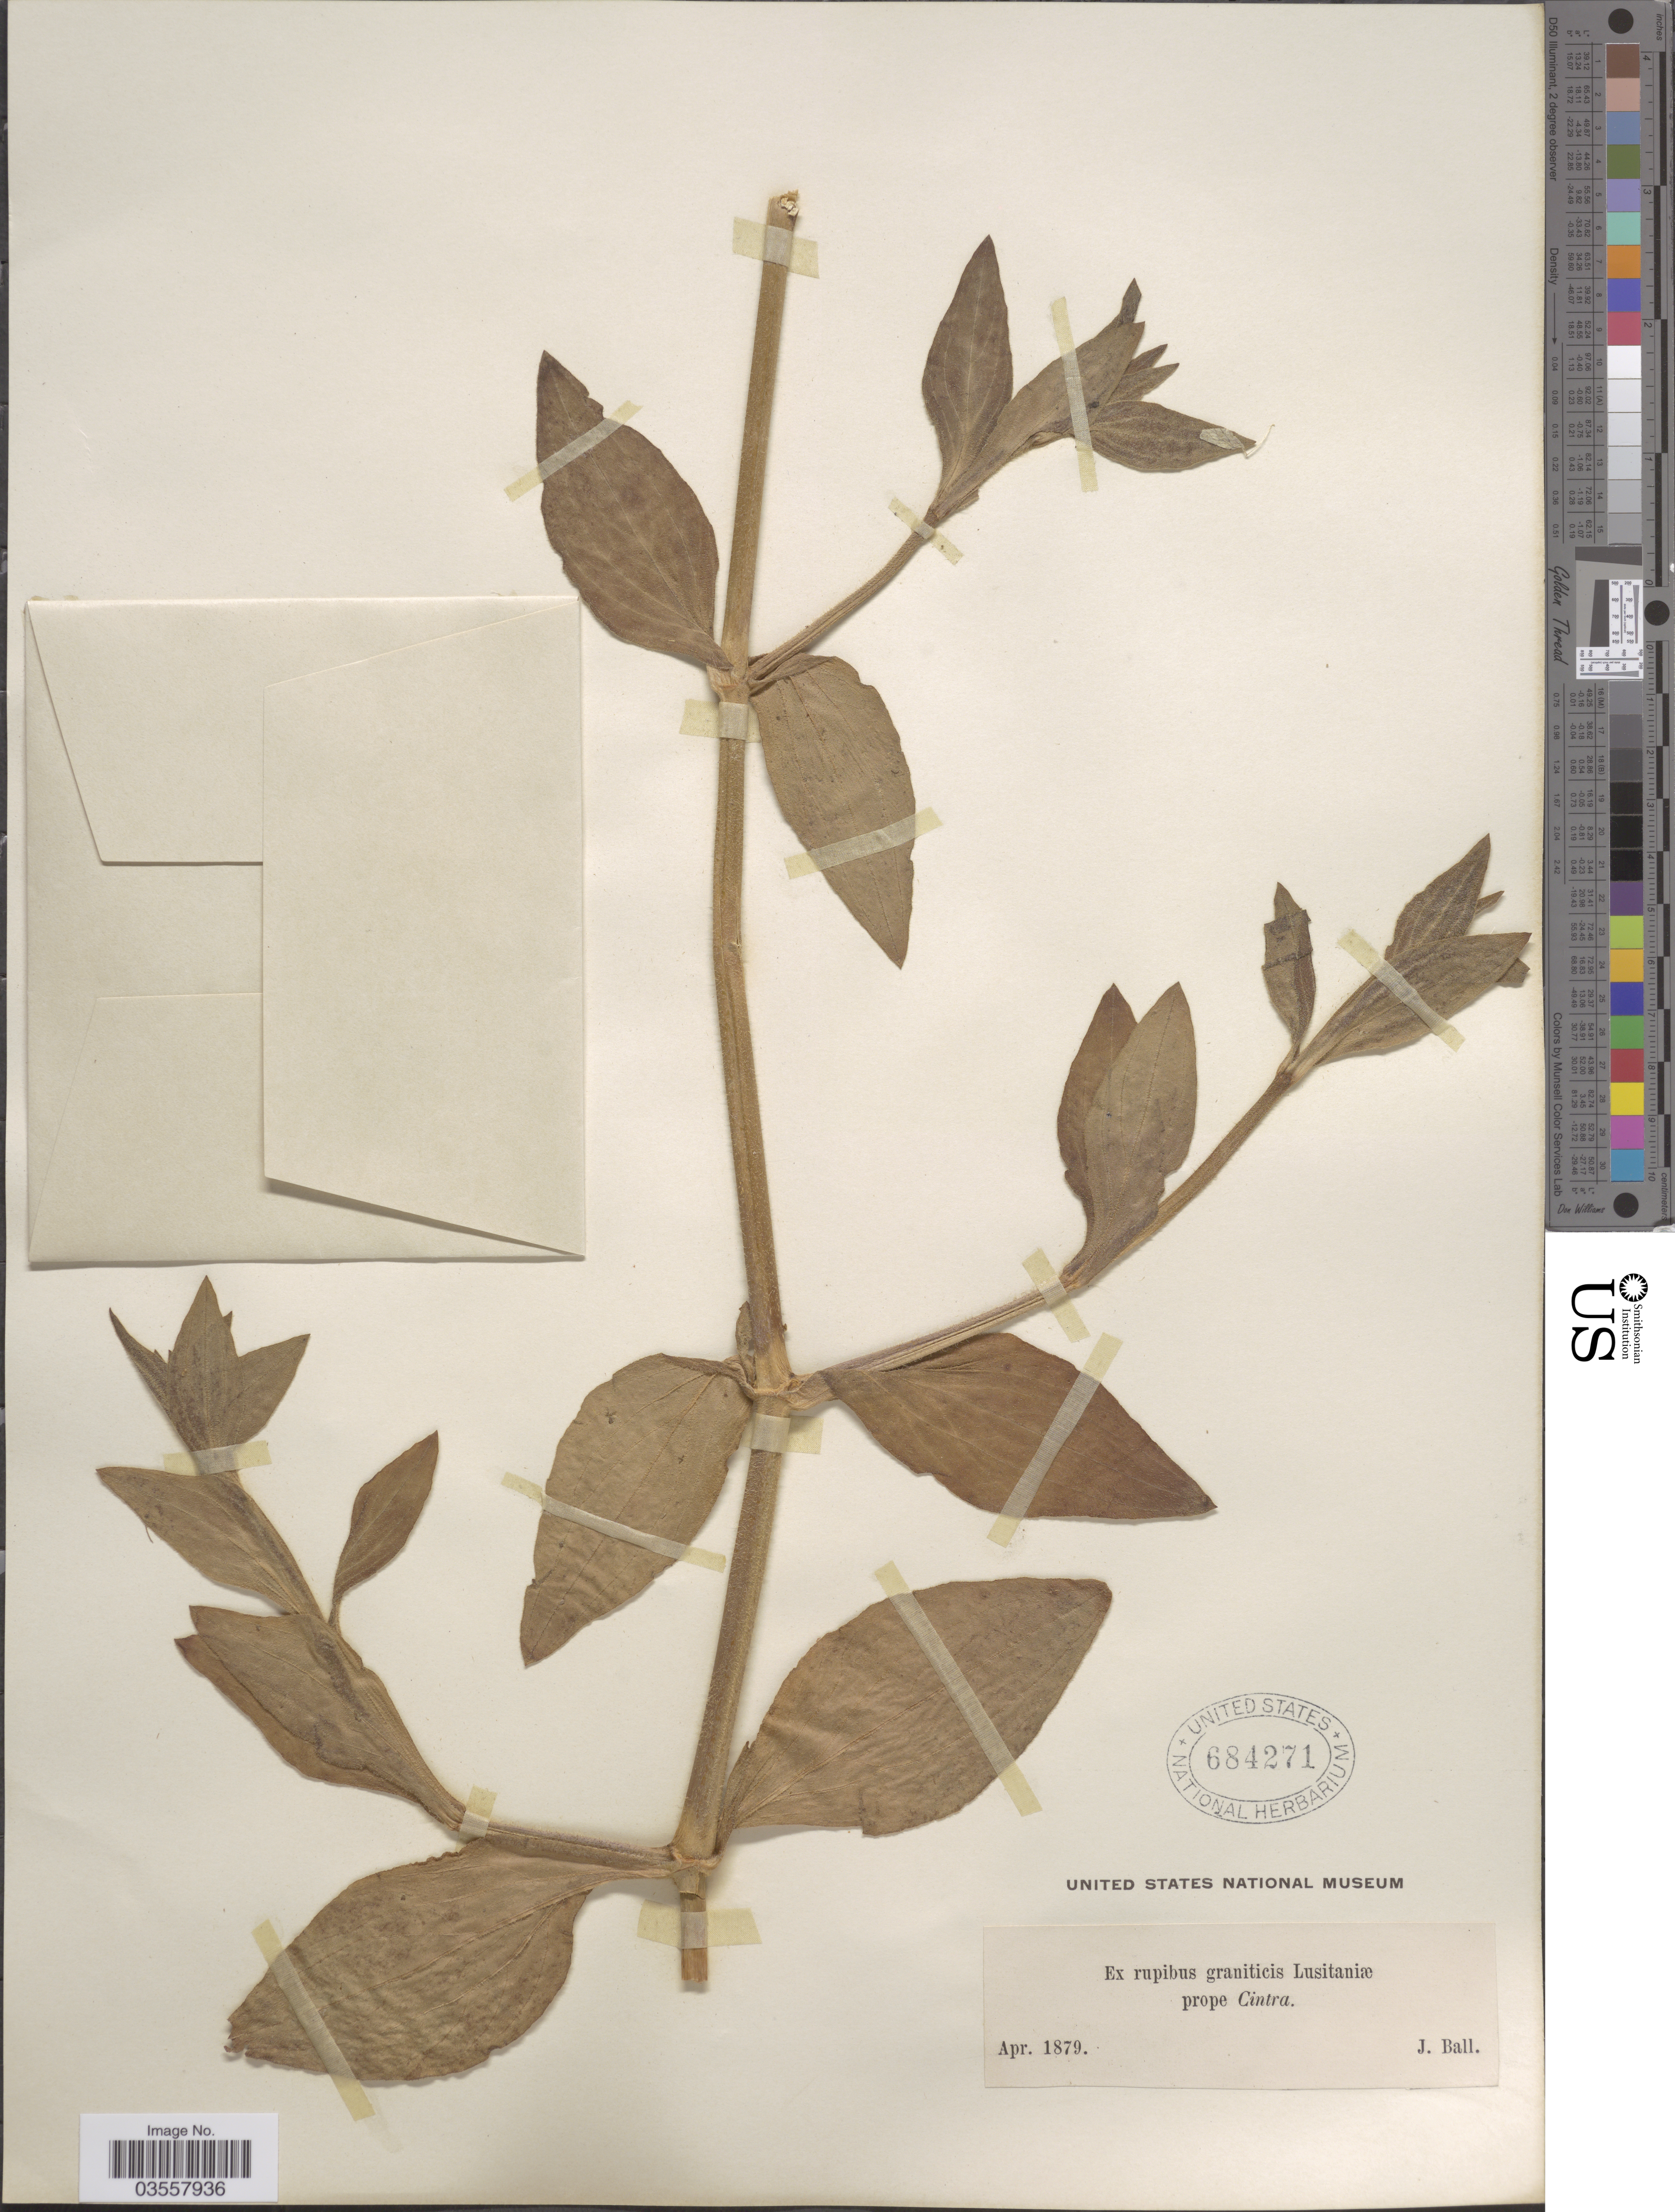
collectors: J. Ball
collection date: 1879-04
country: Portugal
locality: Ex rupibus graniticis Lusitaniæ prope Cintra.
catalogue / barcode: US 684271